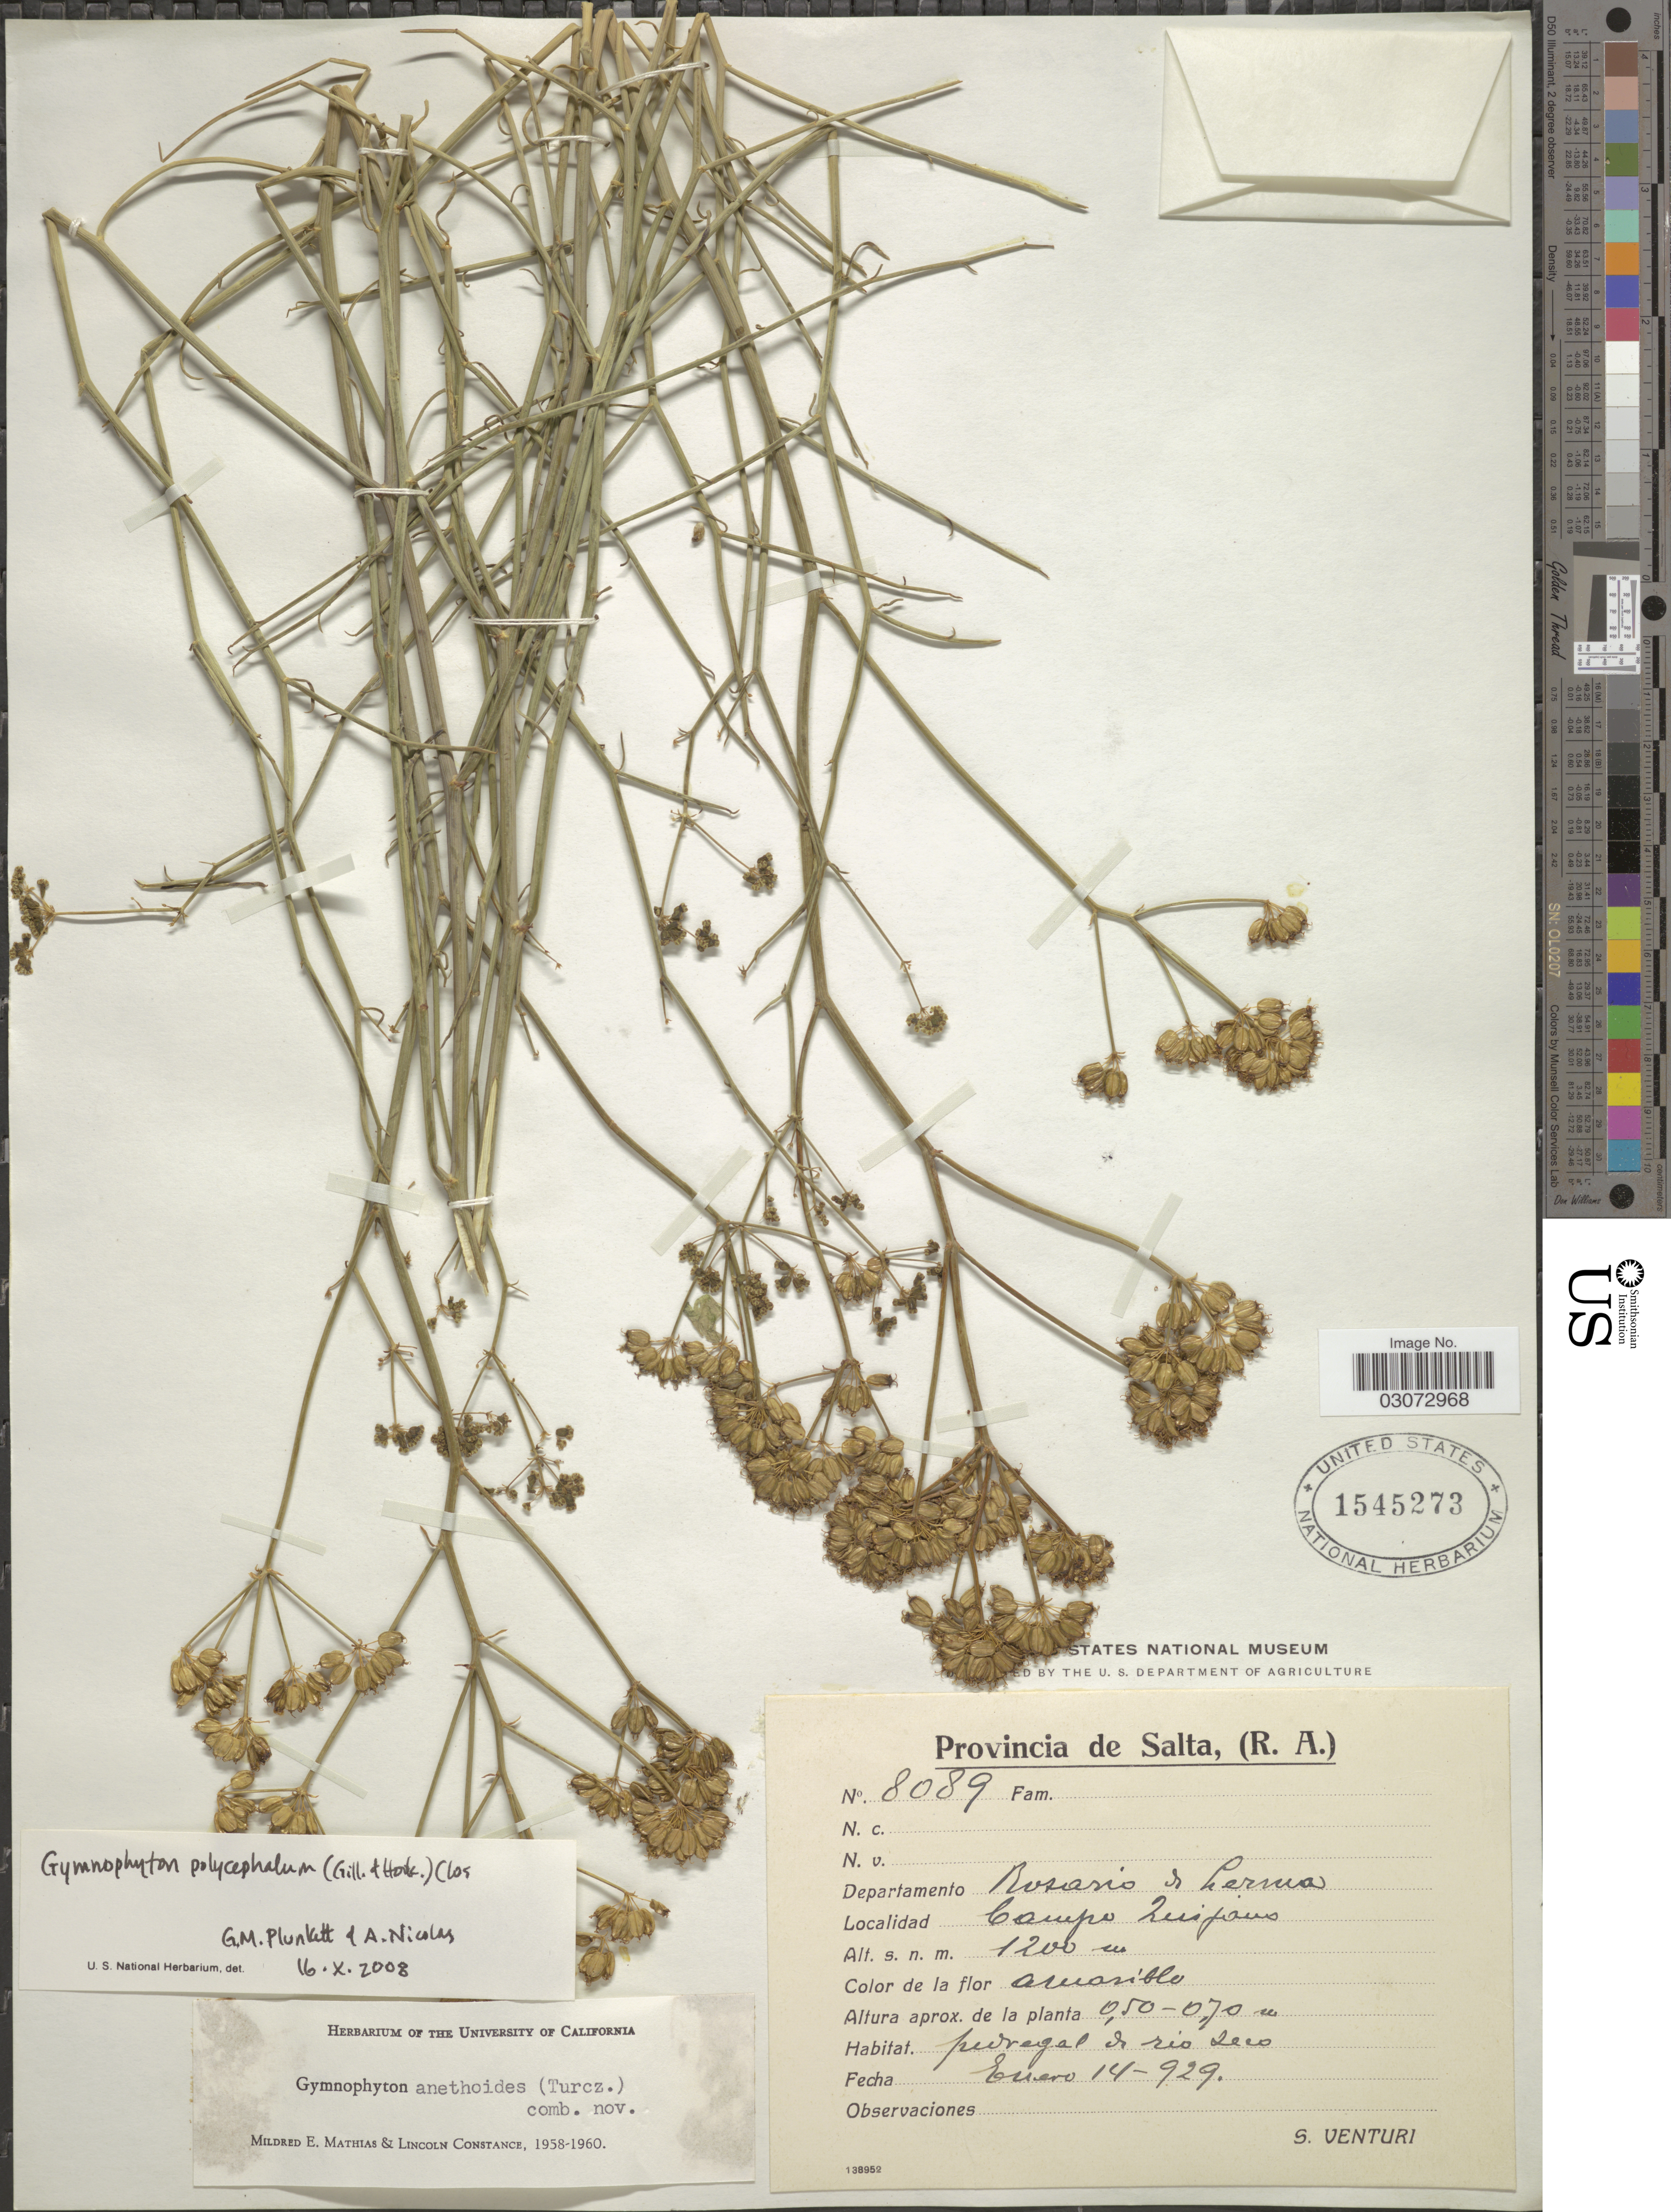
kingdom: Plantae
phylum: Tracheophyta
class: Magnoliopsida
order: Apiales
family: Apiaceae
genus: Gymnophyton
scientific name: Gymnophyton polycephalum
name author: Clos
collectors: S. Venturi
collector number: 8089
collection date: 1929-01-14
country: Argentina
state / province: Salta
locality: Provincia de Salta, (R. A.). Departamento Rosario de Lerma. Campo Quijano. Pedregal de rio Seco.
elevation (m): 1200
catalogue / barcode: US 1545273